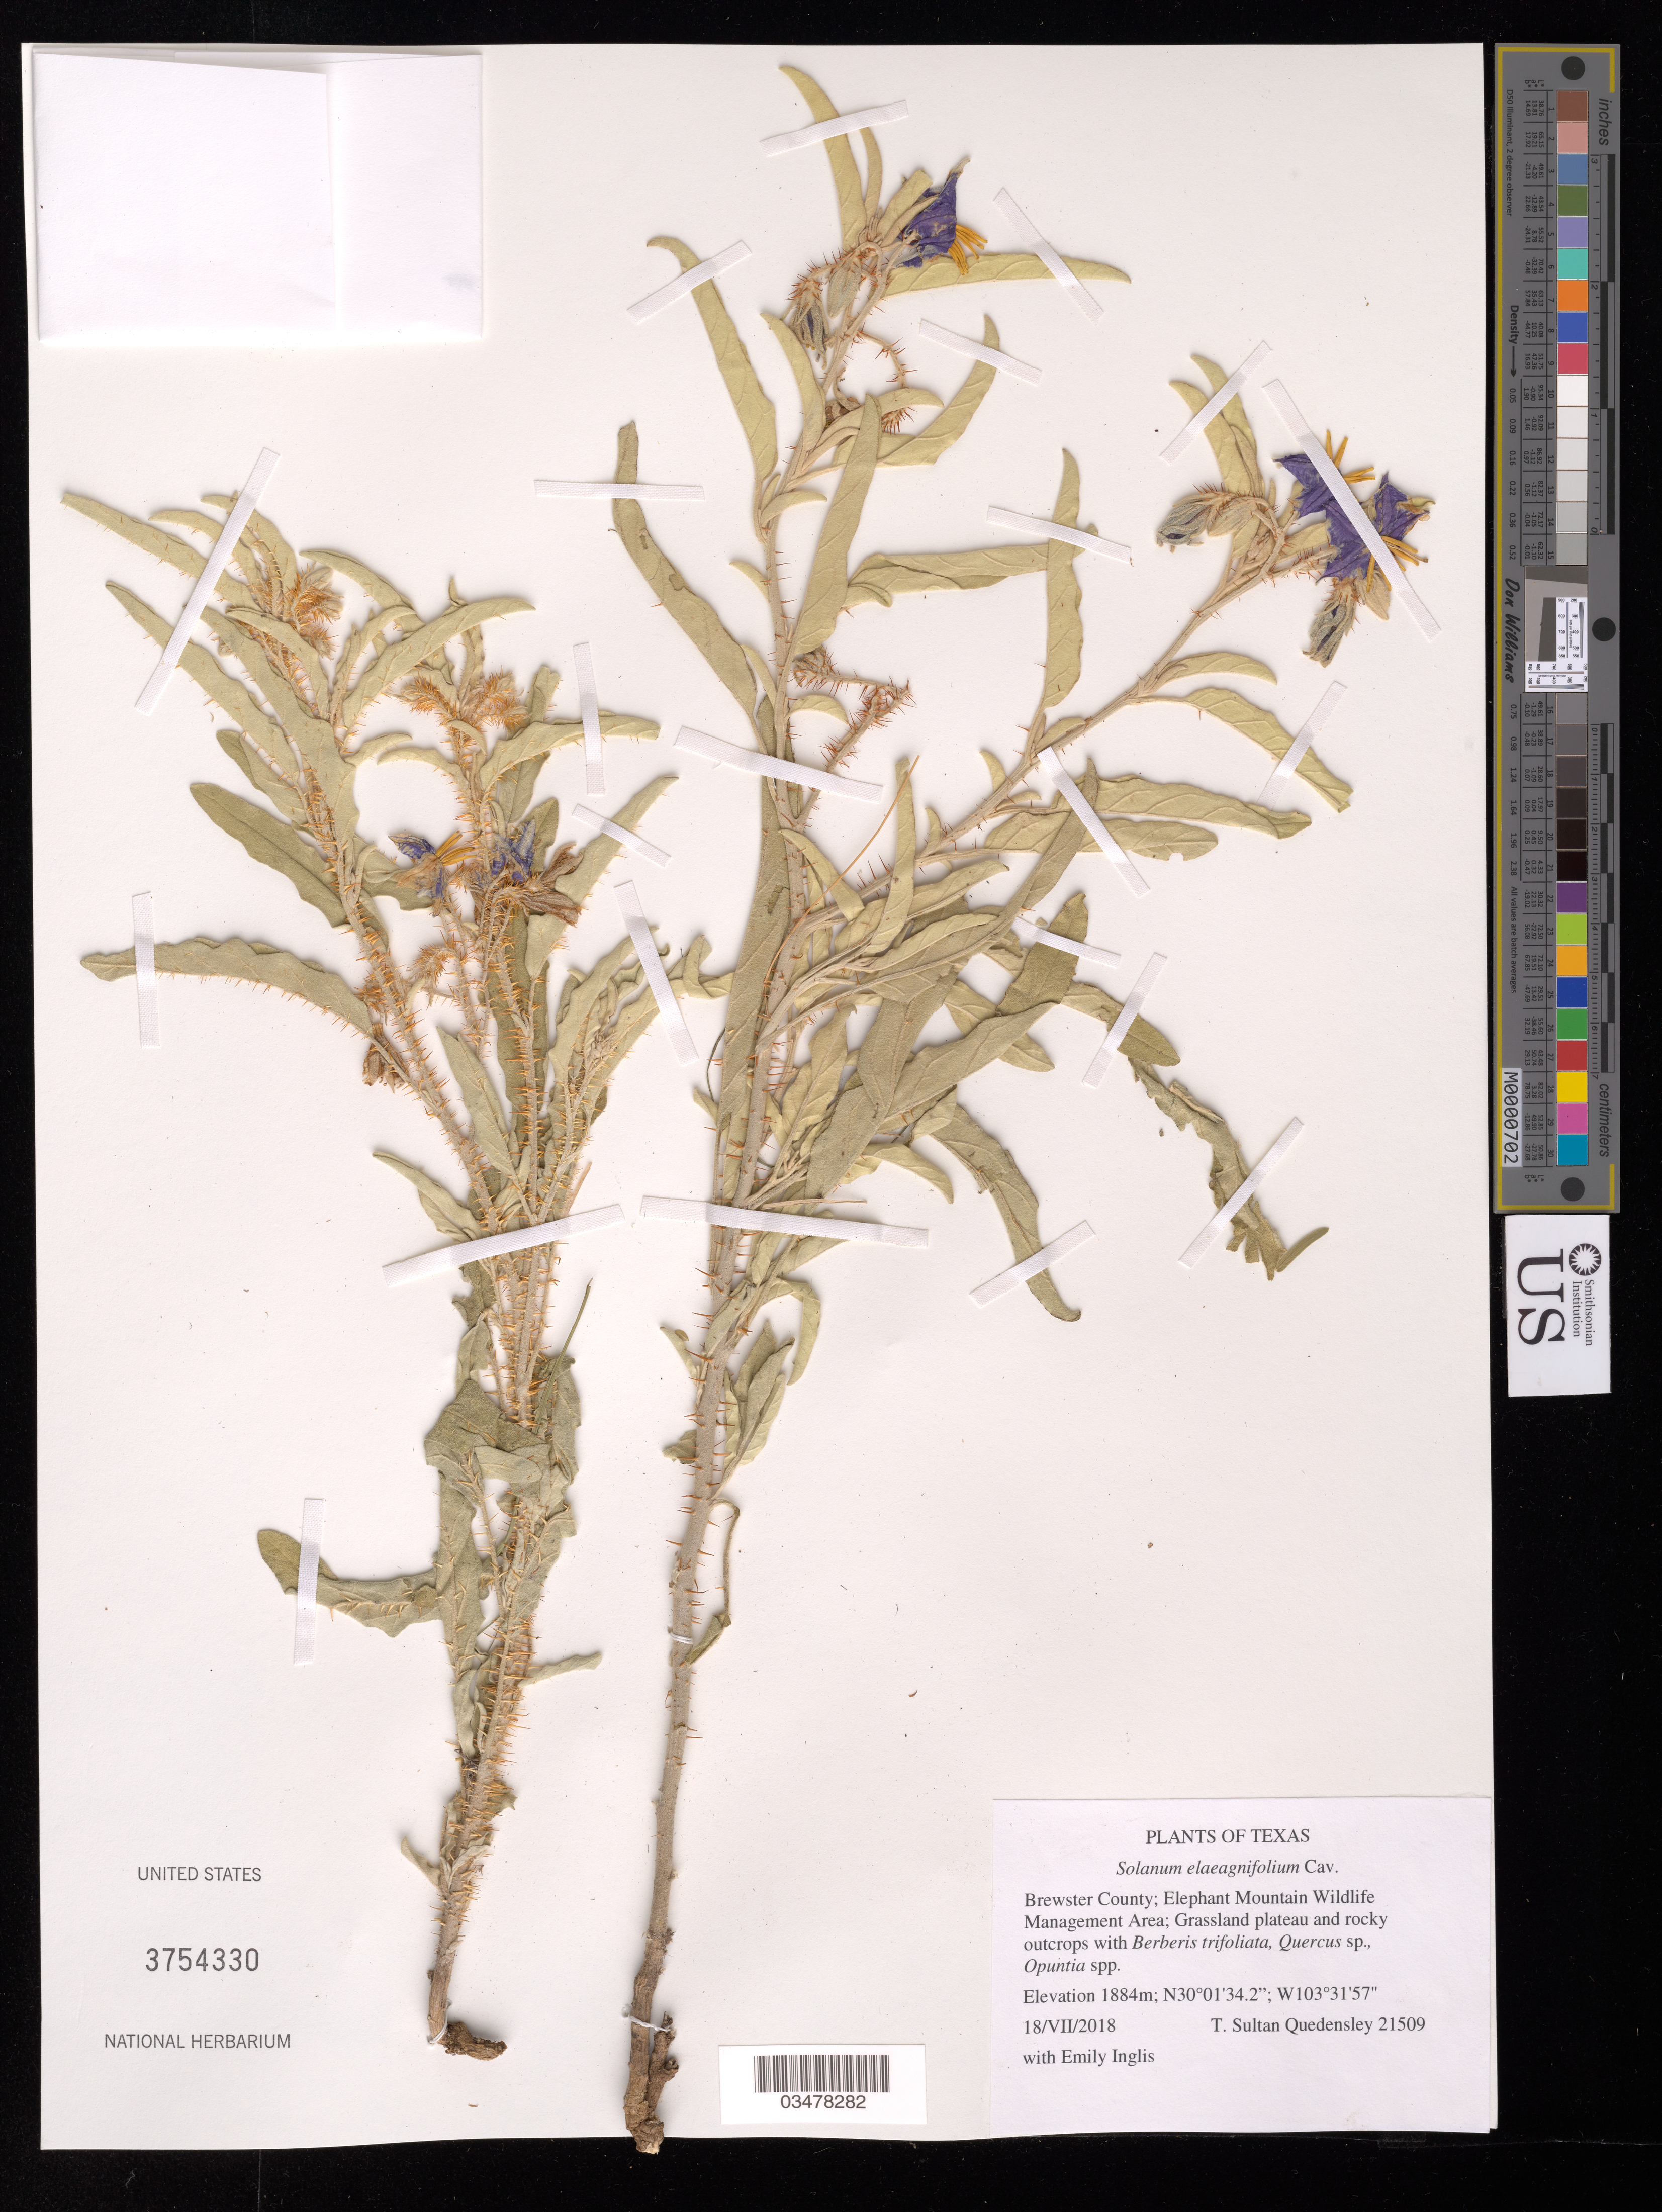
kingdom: Plantae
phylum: Tracheophyta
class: Magnoliopsida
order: Solanales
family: Solanaceae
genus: Solanum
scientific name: Solanum elaeagnifolium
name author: Cav.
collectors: T. S. Quedensley & E. Inglis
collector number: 21509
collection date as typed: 18 Jul 2018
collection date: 2018-07-18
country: United States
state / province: Texas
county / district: Brewster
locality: Elephant Mountain Wildlife Management Area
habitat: Grassland plateau and rocky outcrops. With Berberis trifoliata, Quercus sp., Opuntia sp.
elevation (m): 1884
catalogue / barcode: US 3754330